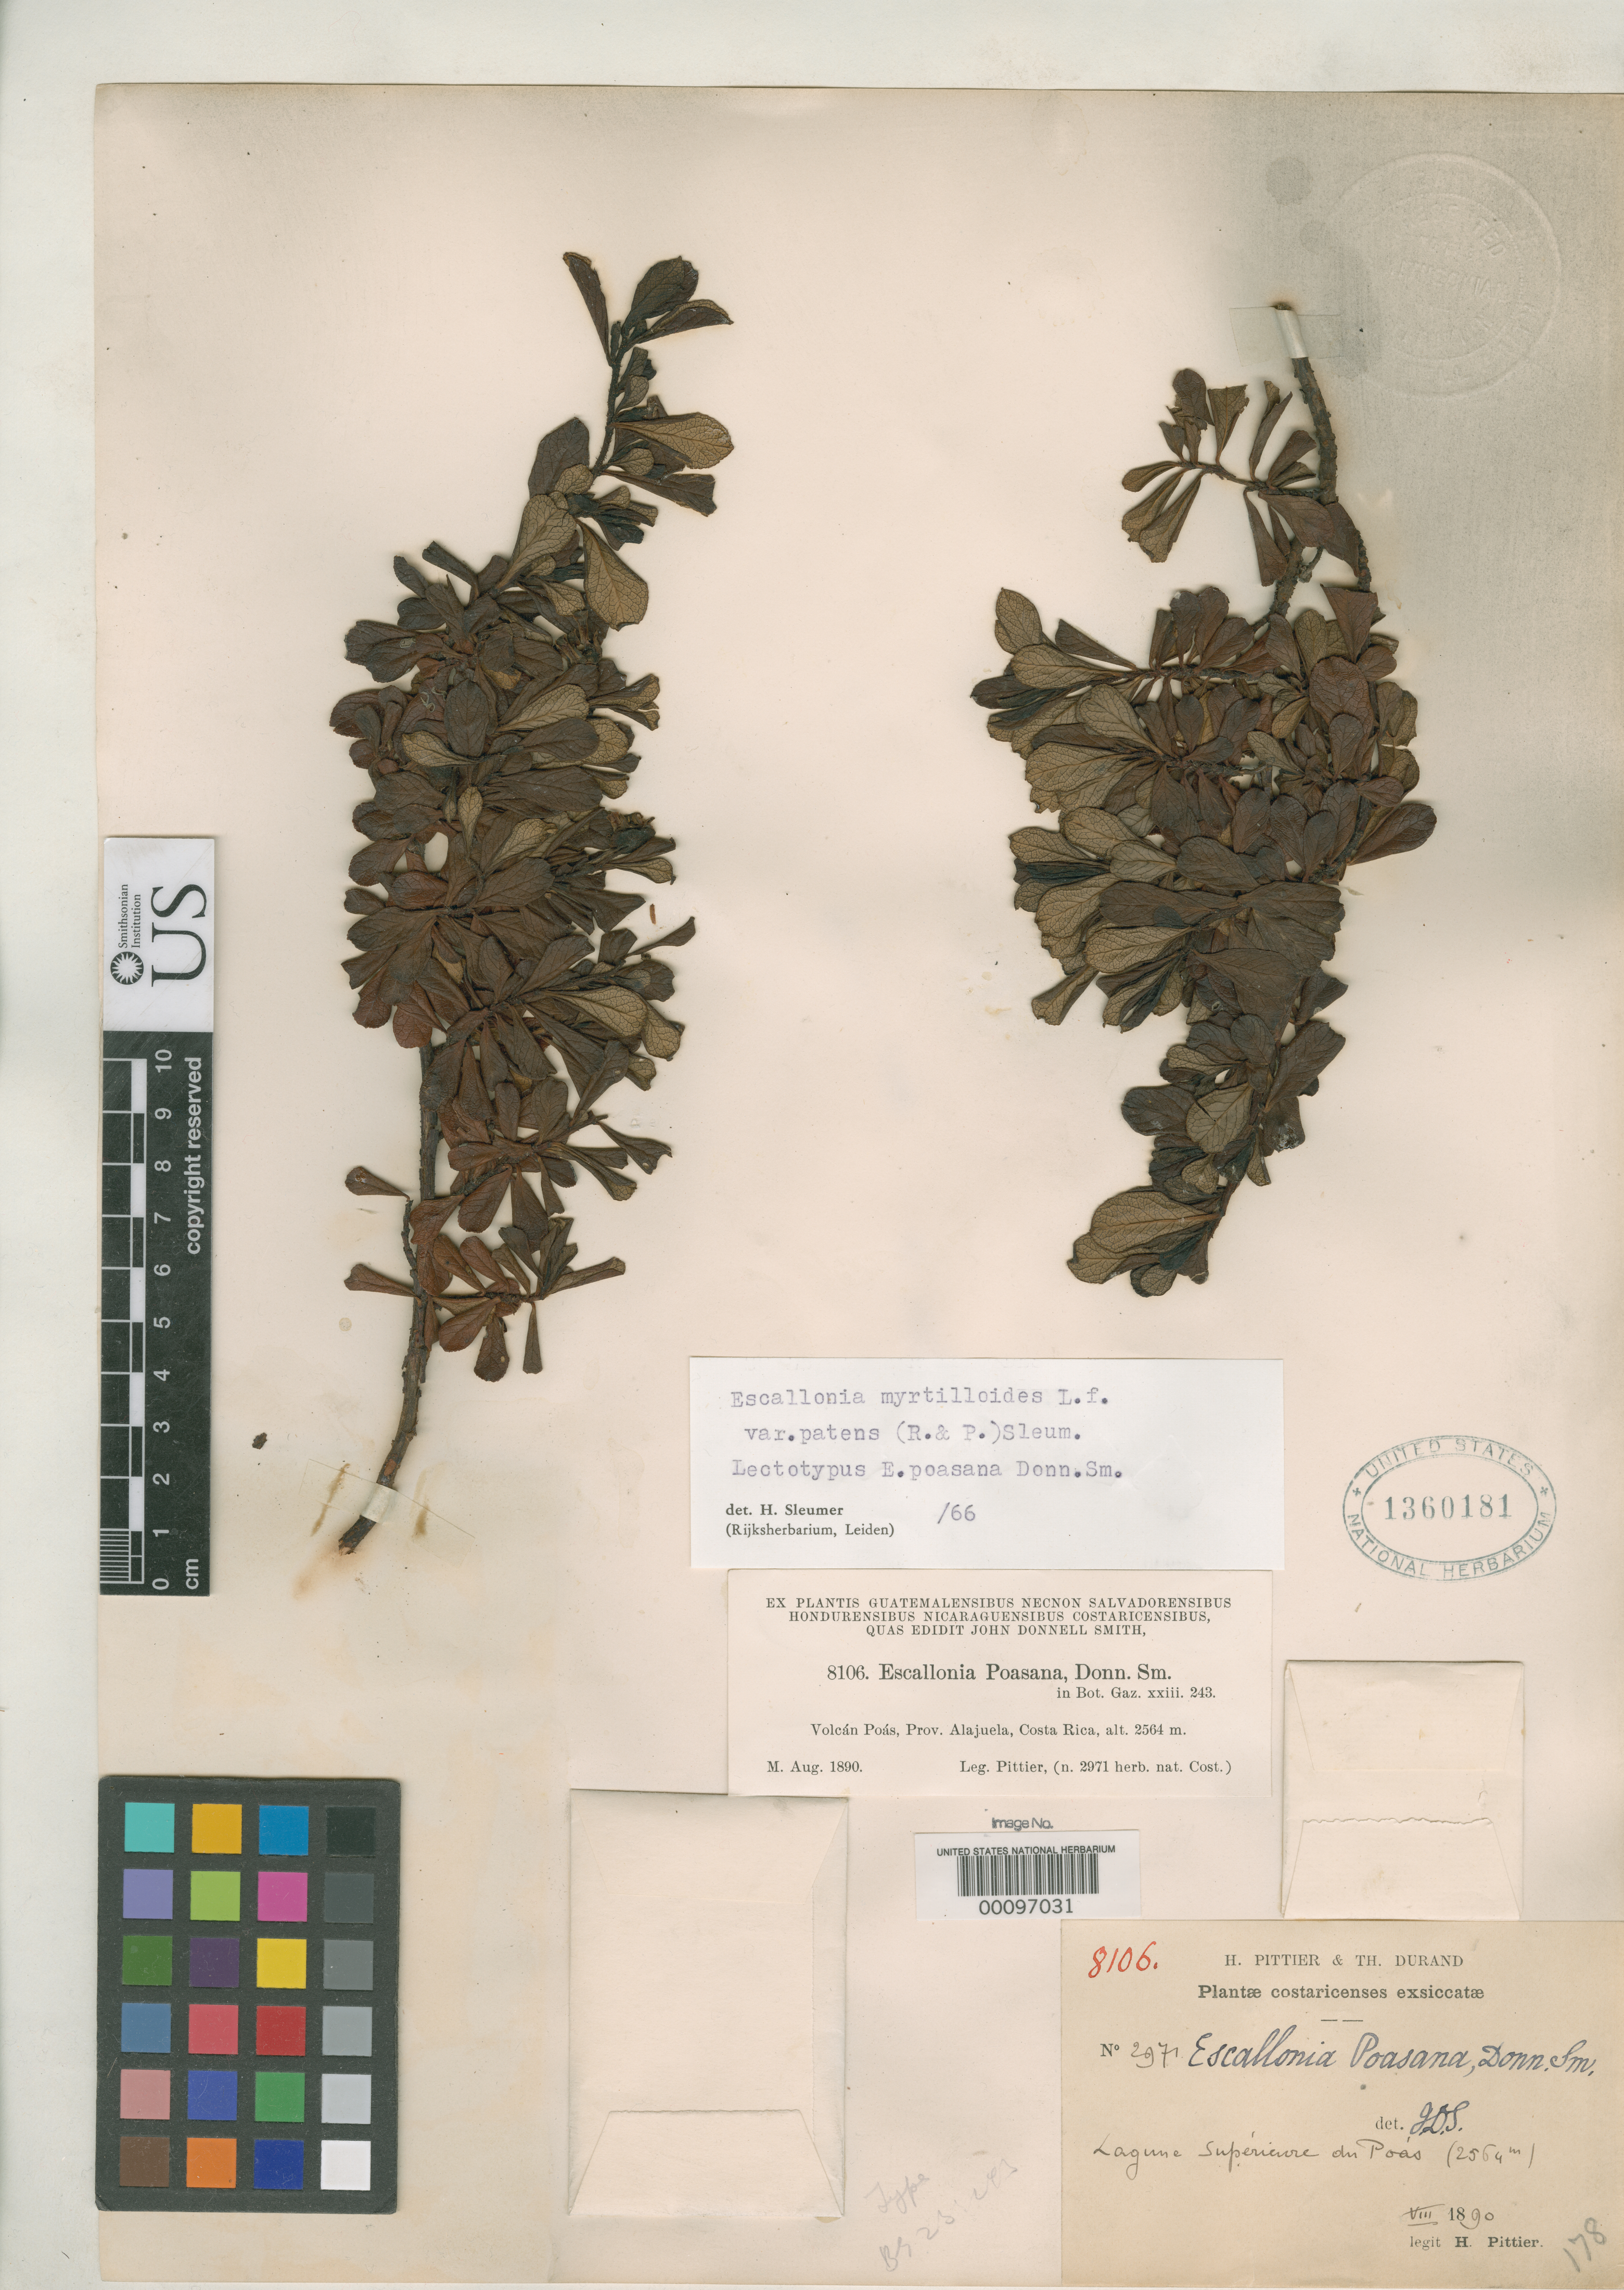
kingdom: Plantae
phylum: Tracheophyta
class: Magnoliopsida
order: Escalloniales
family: Escalloniaceae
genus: Escallonia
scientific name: Escallonia poasana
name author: Donn. Sm.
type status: Isotype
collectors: H. F. Pittier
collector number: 2971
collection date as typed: Aug 1890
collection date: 1890-08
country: Costa Rica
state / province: Alajuela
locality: Laguna superiore du Poás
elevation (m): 2564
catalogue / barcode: US 1360181